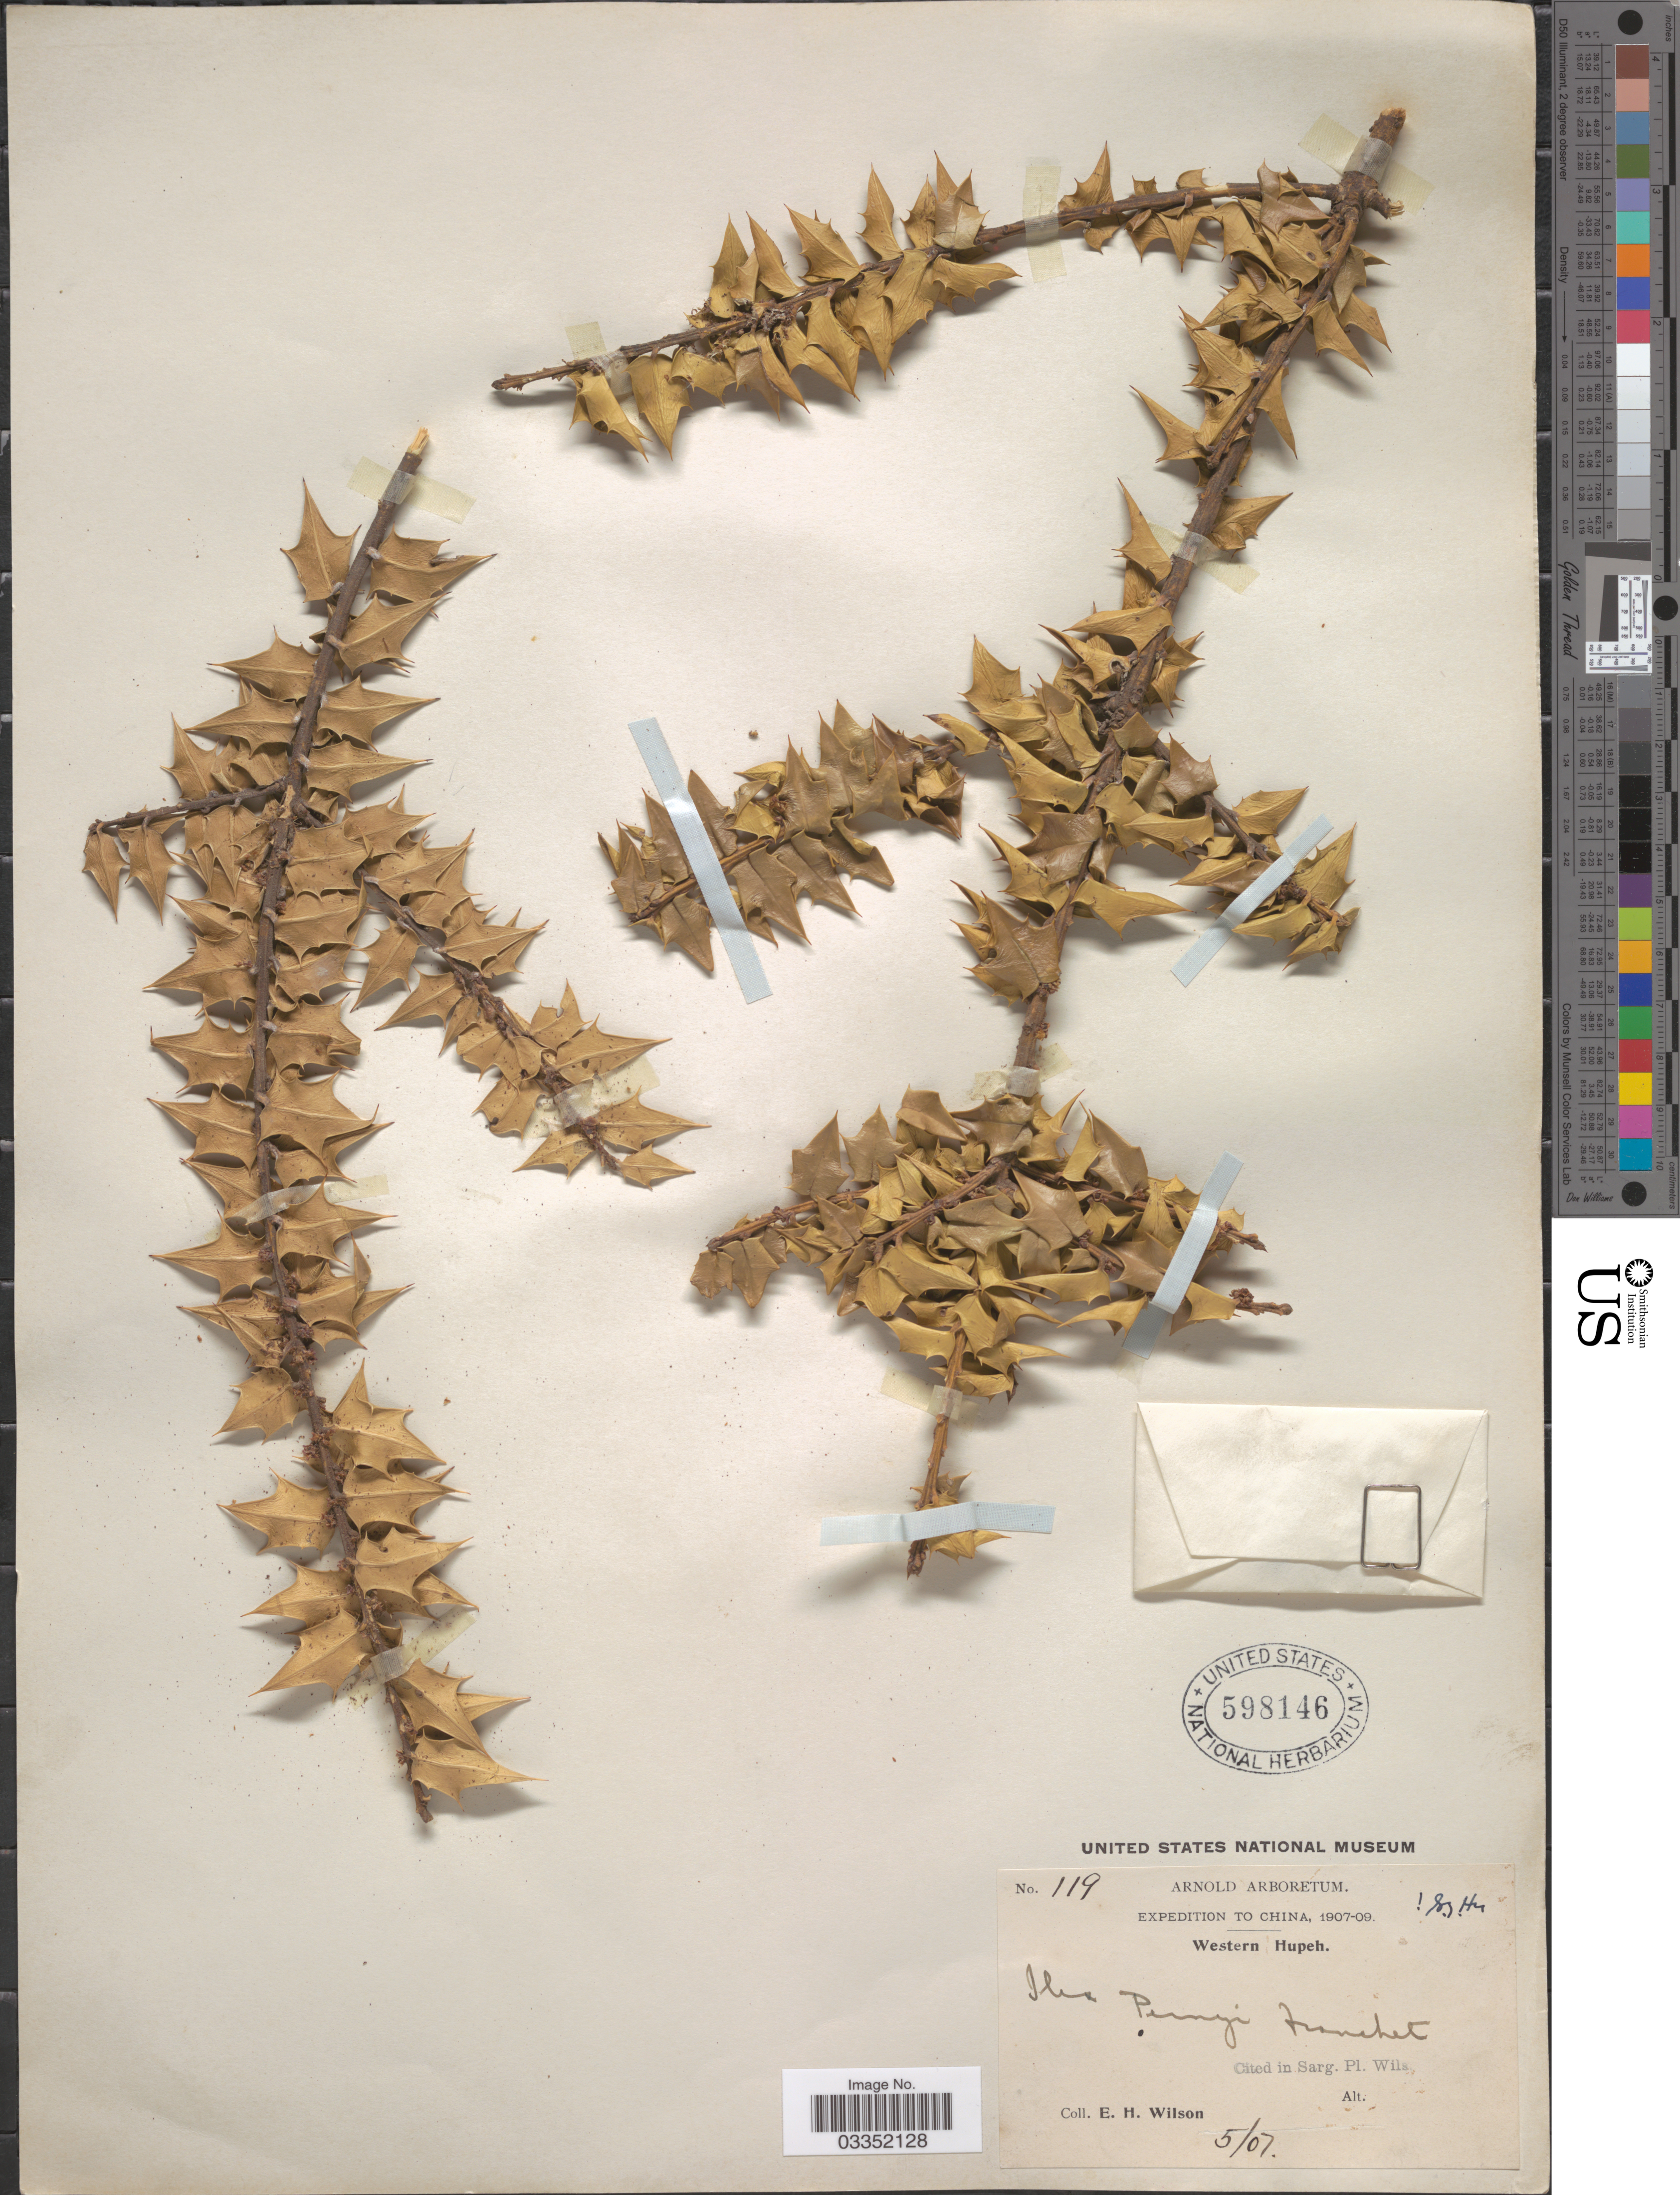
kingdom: Plantae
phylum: Tracheophyta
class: Magnoliopsida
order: Aquifoliales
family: Aquifoliaceae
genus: Ilex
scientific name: Ilex pernyi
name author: Franch.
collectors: E. Wilson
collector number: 119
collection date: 1907-05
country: China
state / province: Hubei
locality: Western Hupeh.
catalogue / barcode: US 598146